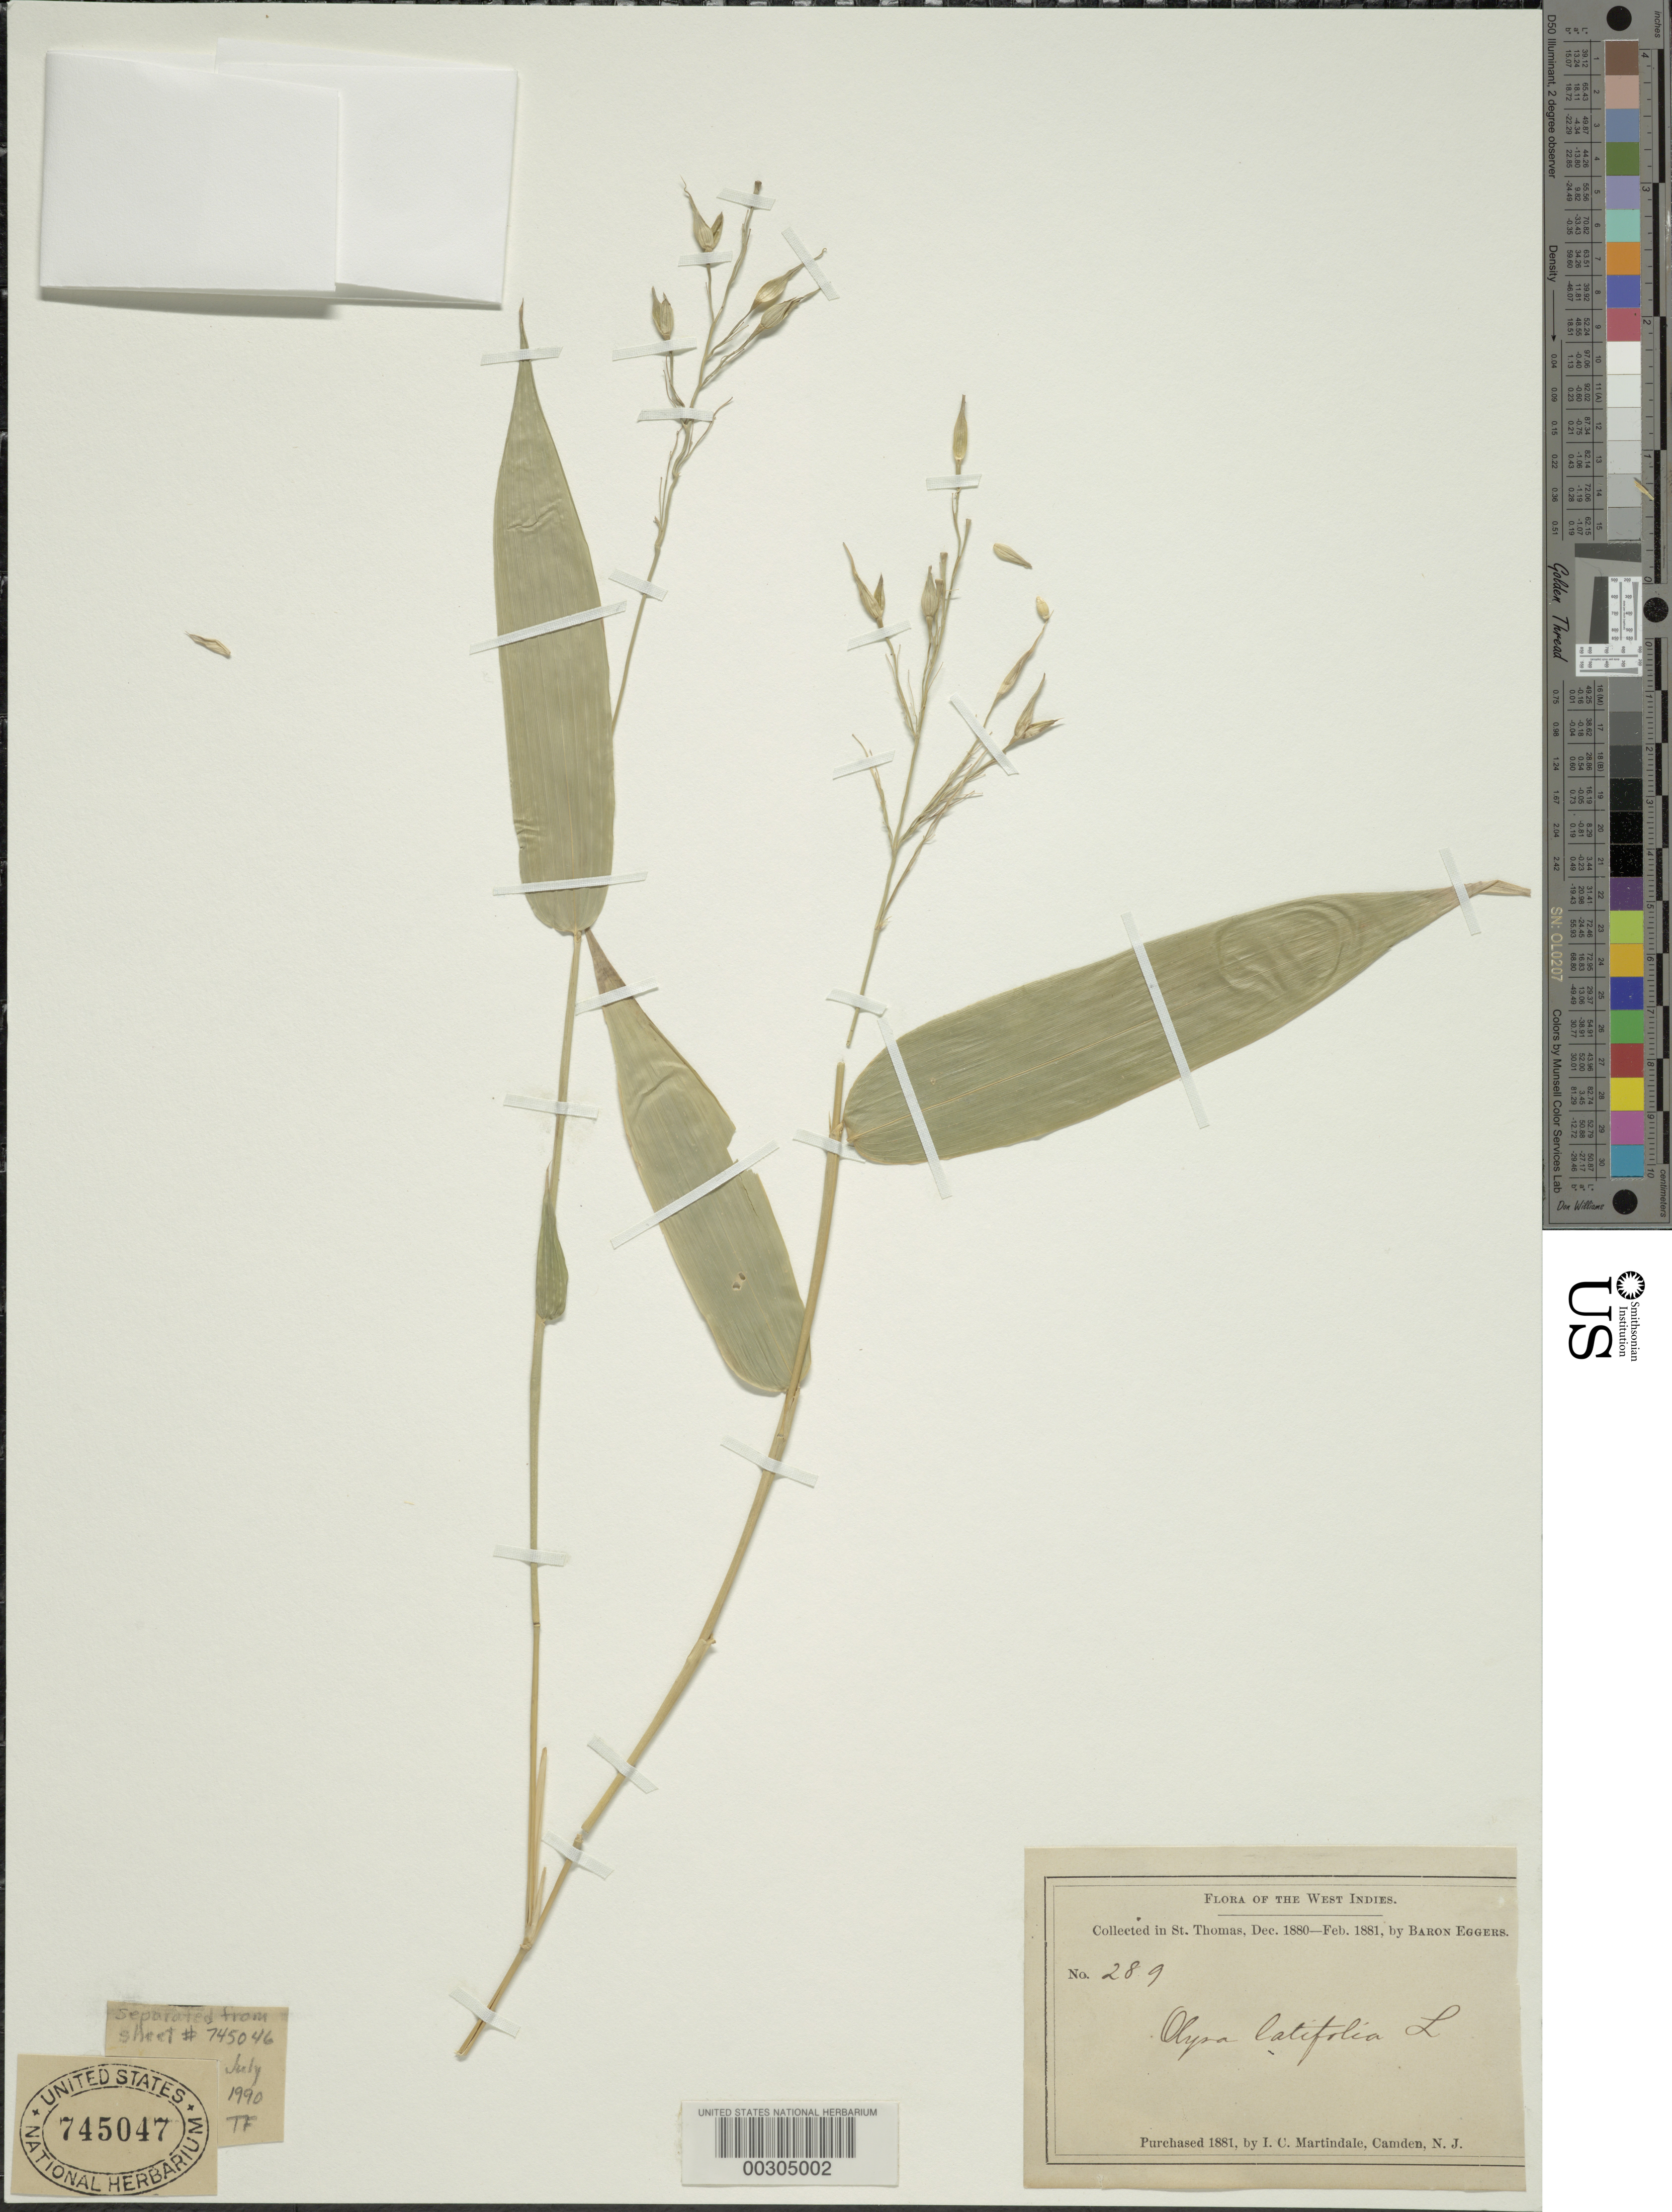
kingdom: Plantae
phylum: Tracheophyta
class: Liliopsida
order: Poales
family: Poaceae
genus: Olyra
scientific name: Olyra latifolia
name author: L.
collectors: H. F. A. von Eggers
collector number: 289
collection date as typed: Dec 1880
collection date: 1880-12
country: U.S. Virgin Islands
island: St. Thomas Island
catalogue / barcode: US 745047